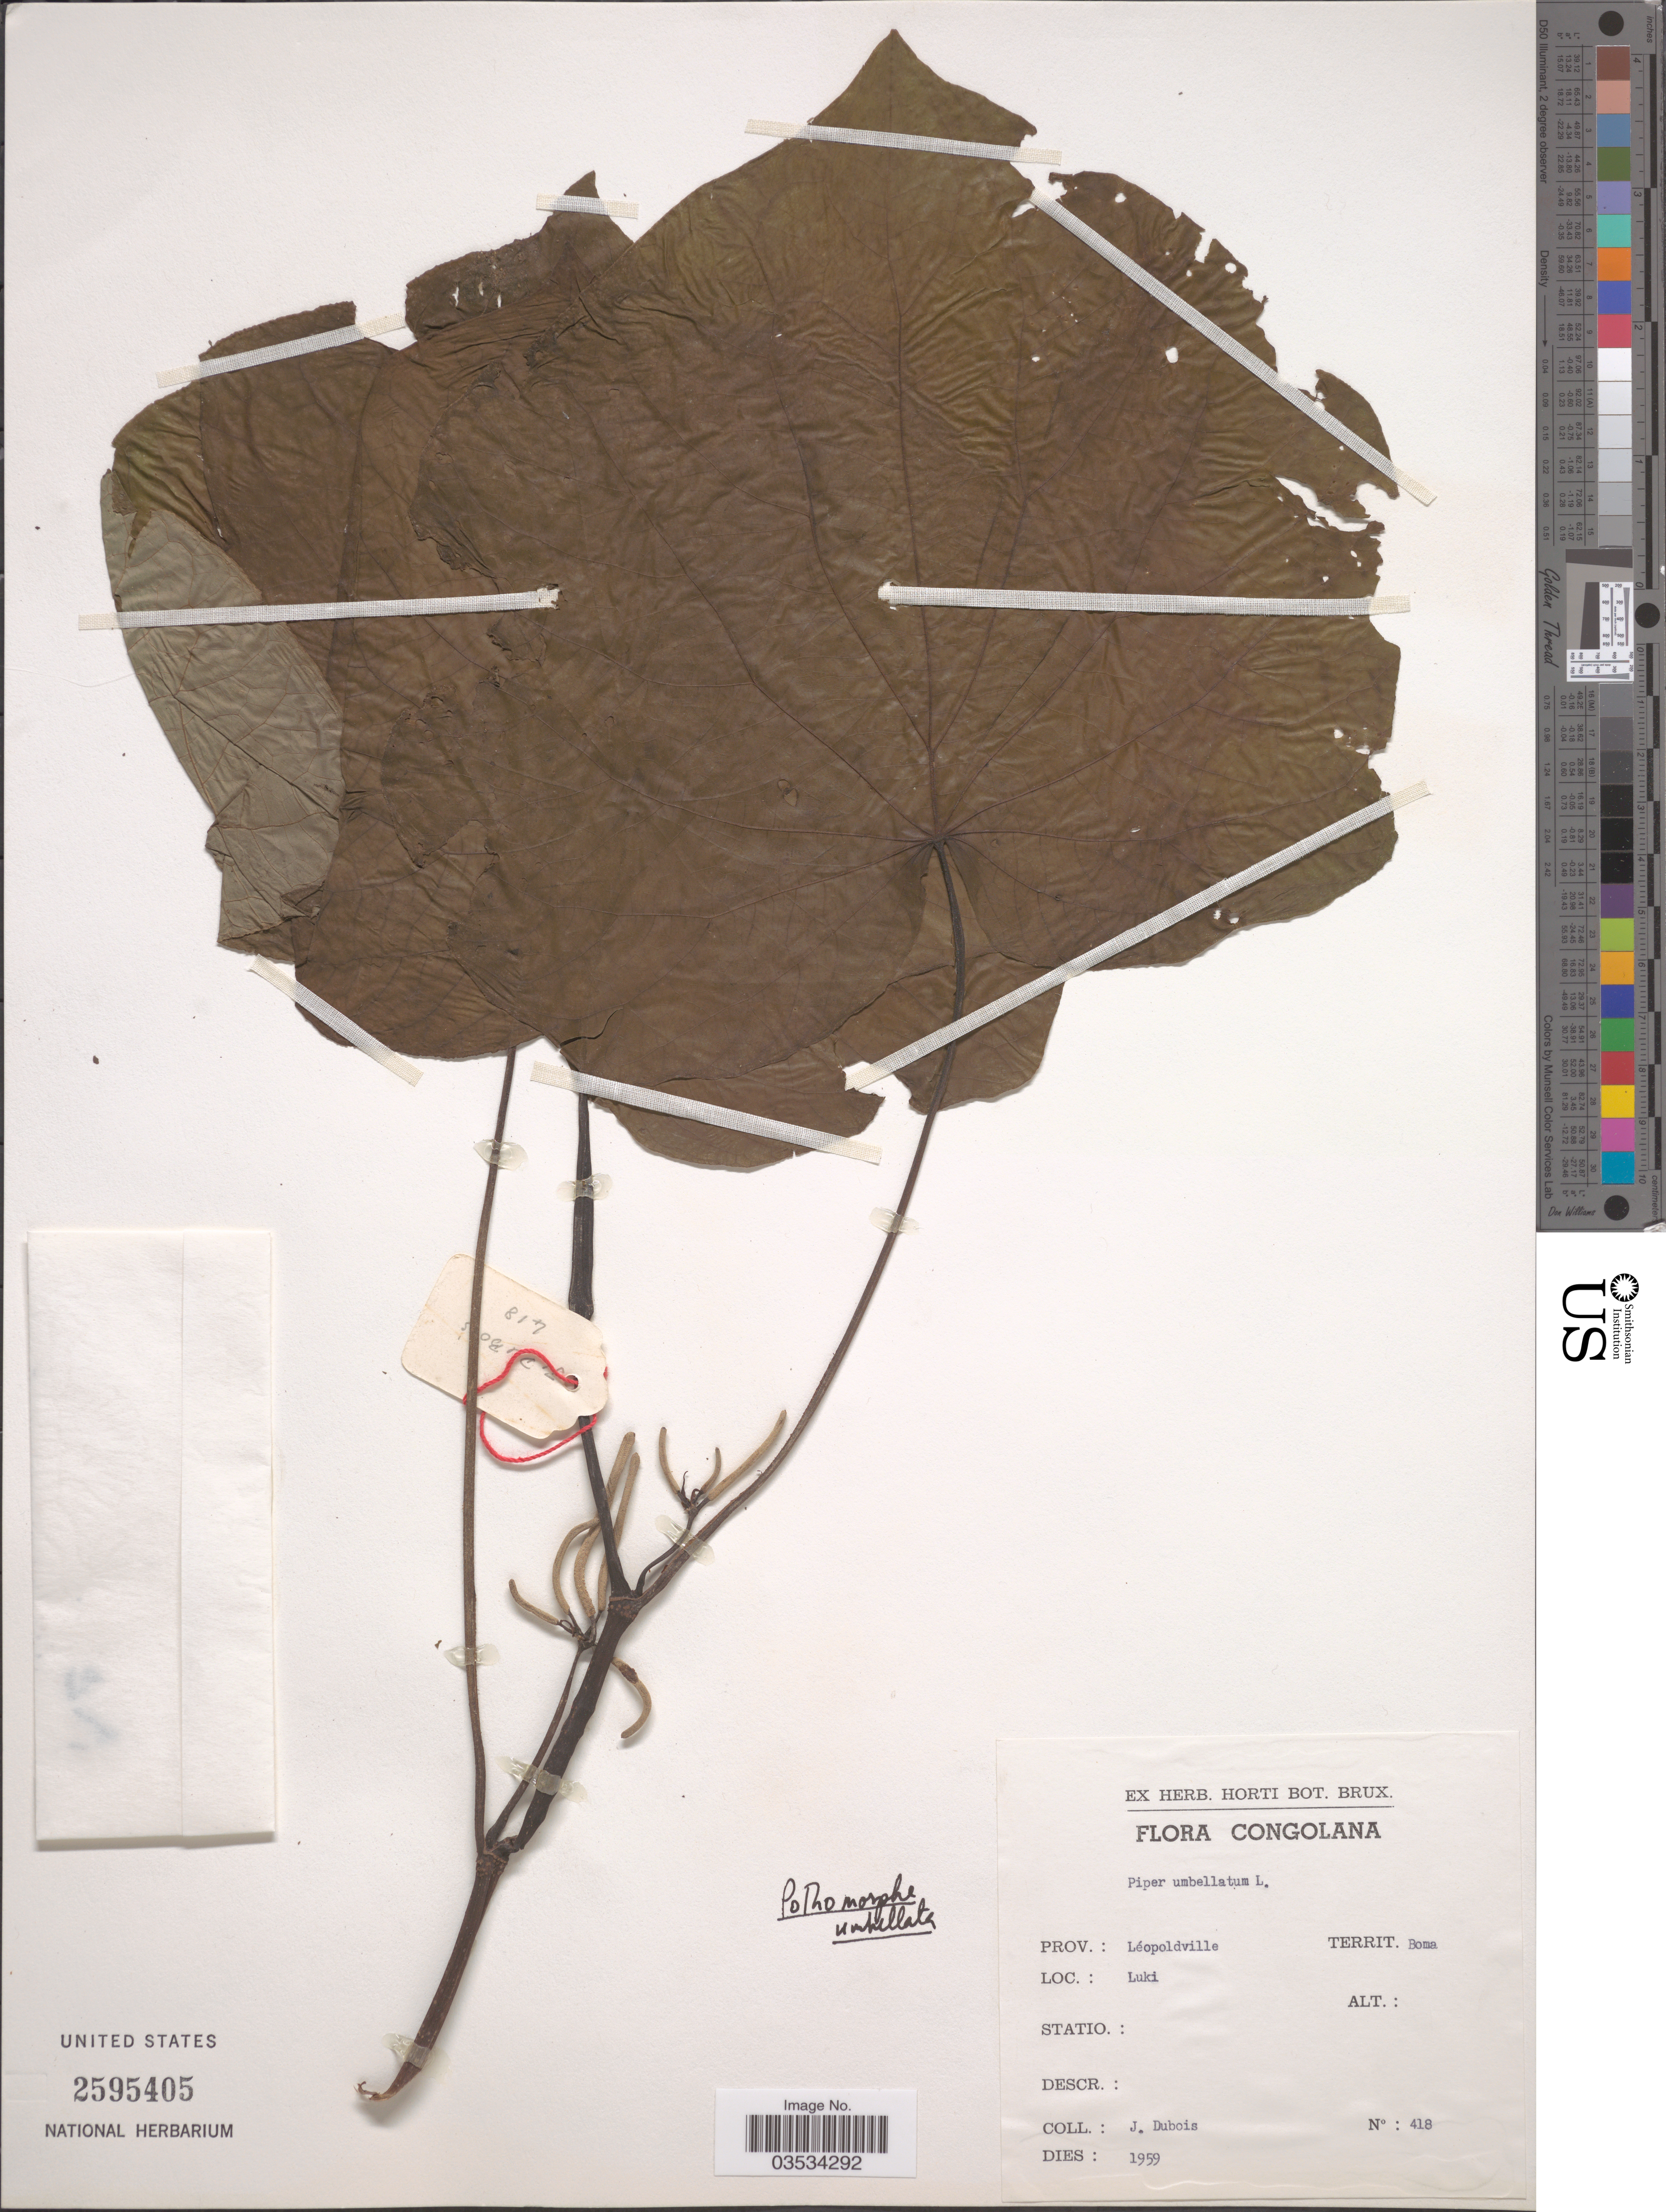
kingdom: Plantae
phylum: Tracheophyta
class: Magnoliopsida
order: Piperales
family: Piperaceae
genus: Piper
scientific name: Piper umbellatum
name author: L.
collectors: J. Dubois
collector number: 418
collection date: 1959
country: Congo, Democratic Republic of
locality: Congolana. Léopoldville. Territ. Boma. Luki.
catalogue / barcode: US 2595405